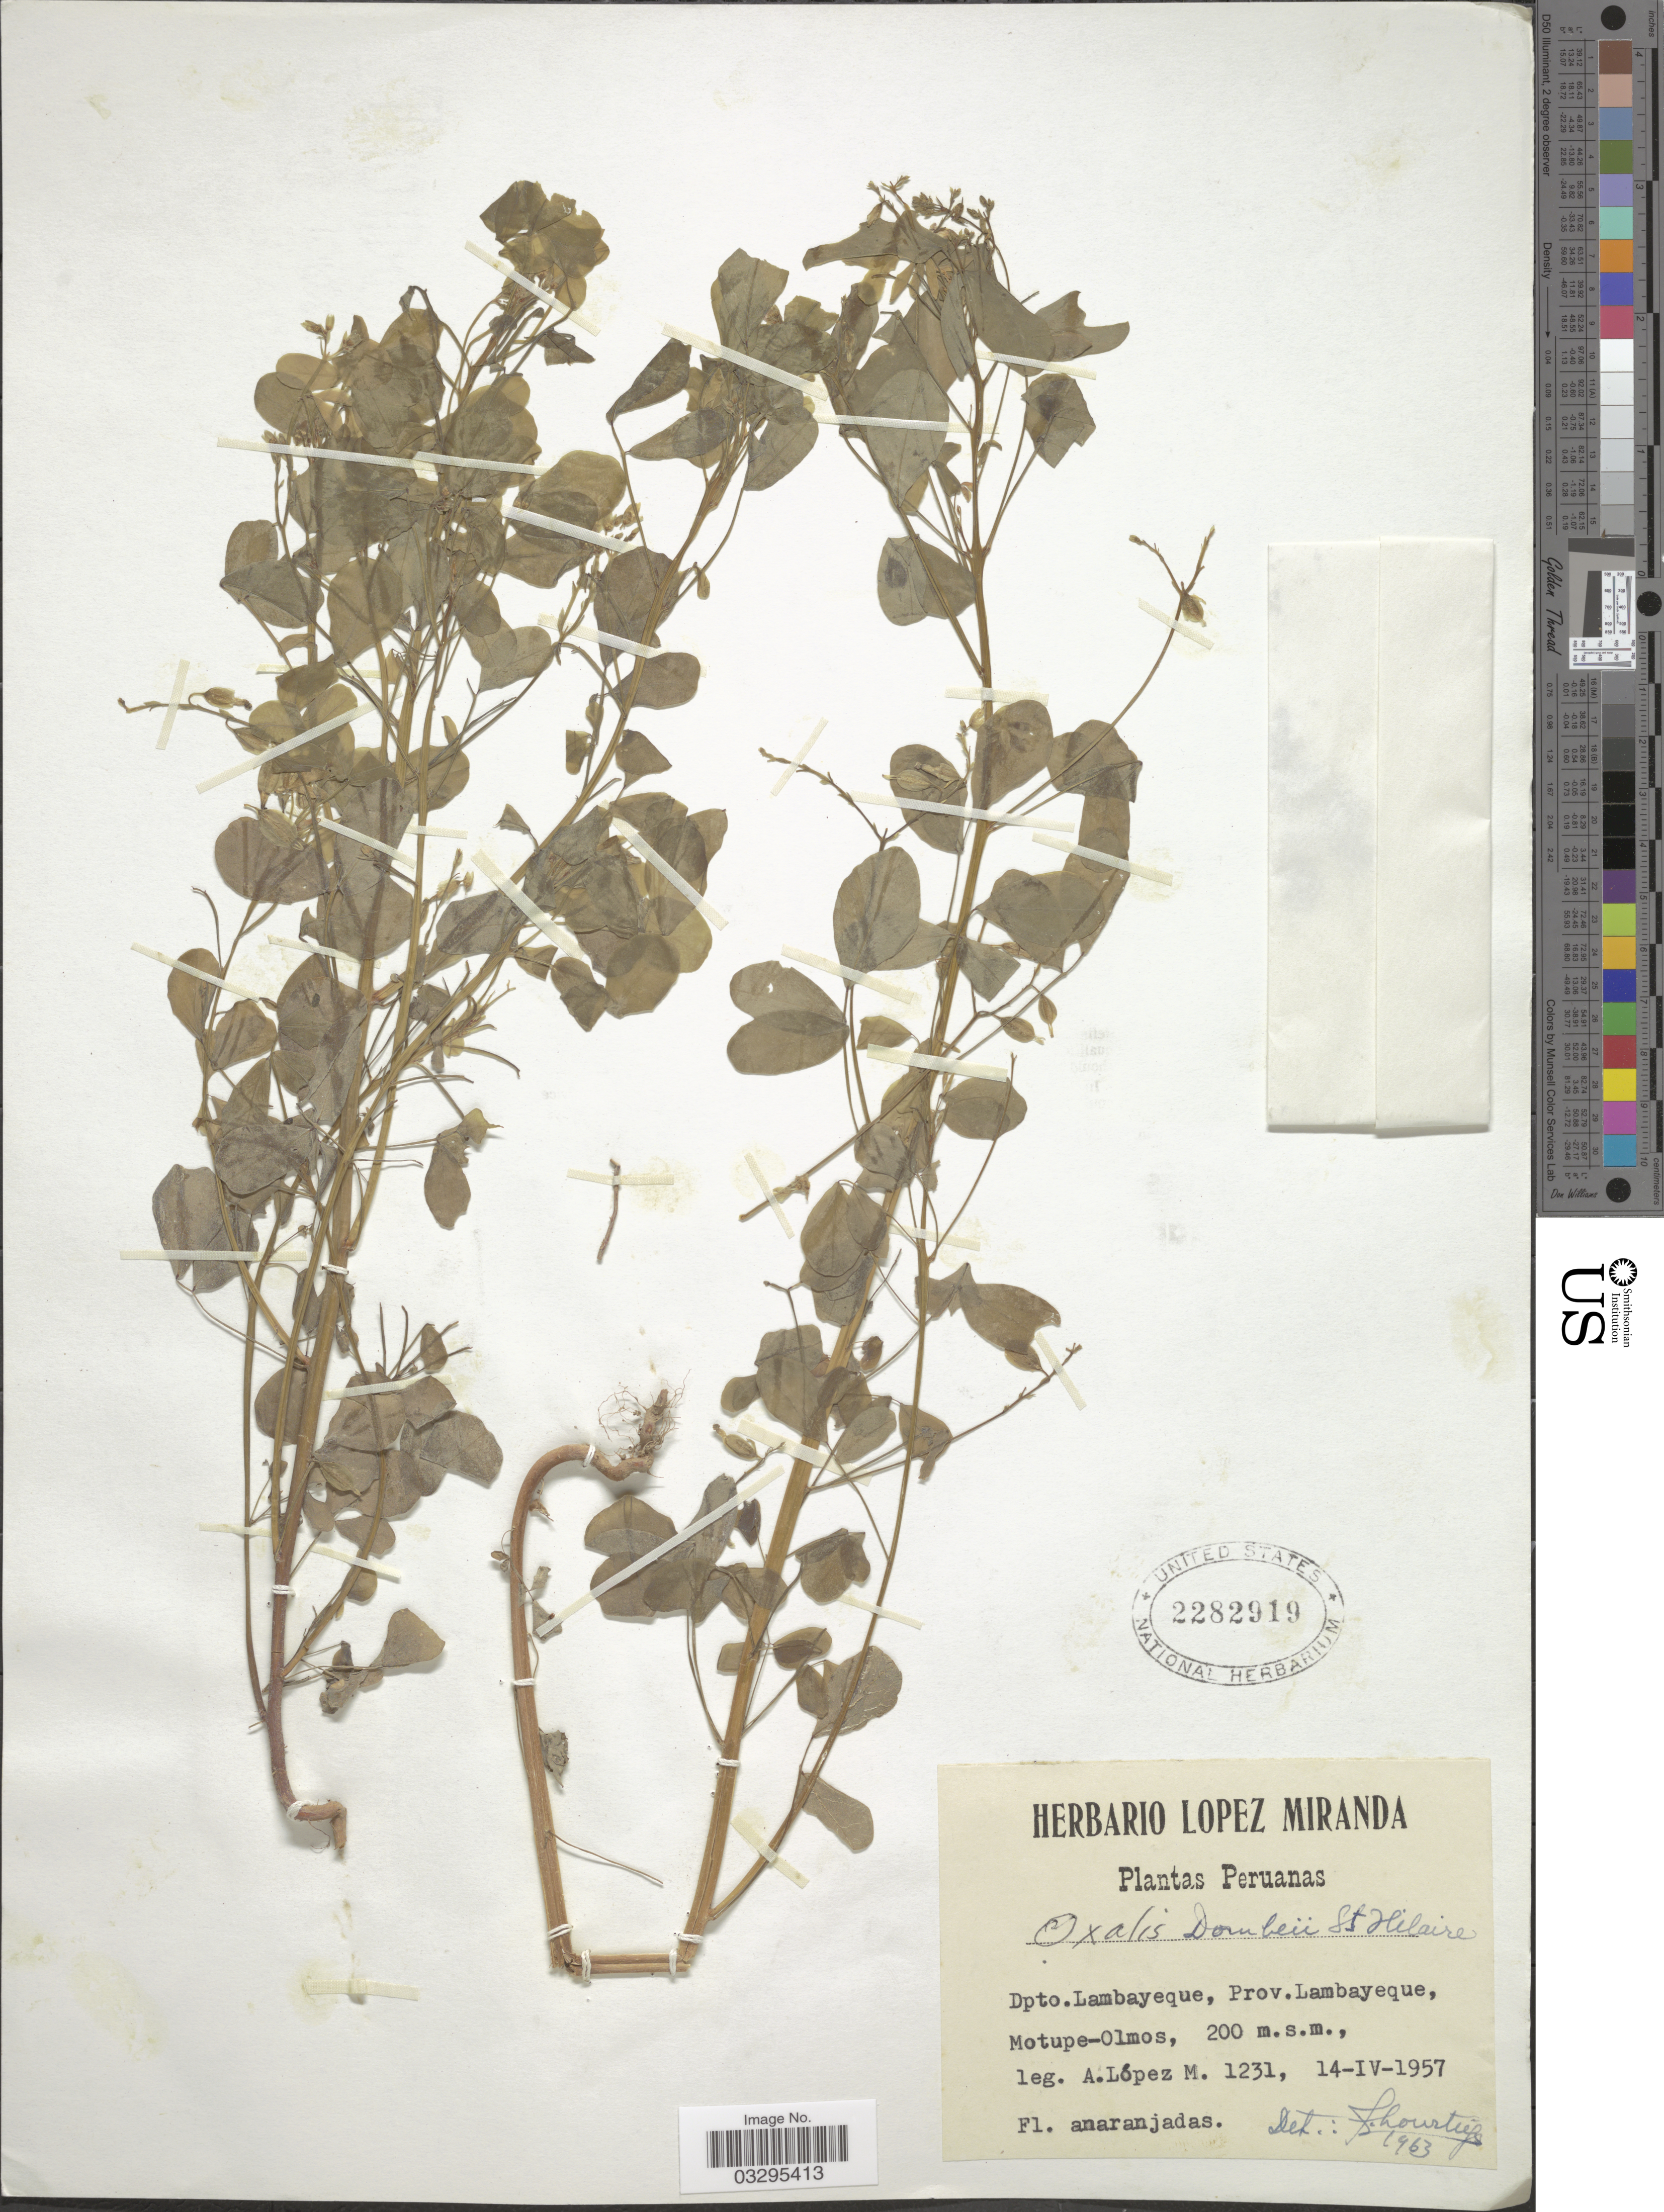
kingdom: Plantae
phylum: Tracheophyta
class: Magnoliopsida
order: Oxalidales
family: Oxalidaceae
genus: Oxalis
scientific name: Oxalis dombeyi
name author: A. St.-Hil.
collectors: A. López M.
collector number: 1231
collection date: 1957-04-14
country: Peru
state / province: Lambayeque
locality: Dpto. Lambayeque, Motupe-Olmos.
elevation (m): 200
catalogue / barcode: US 2282919